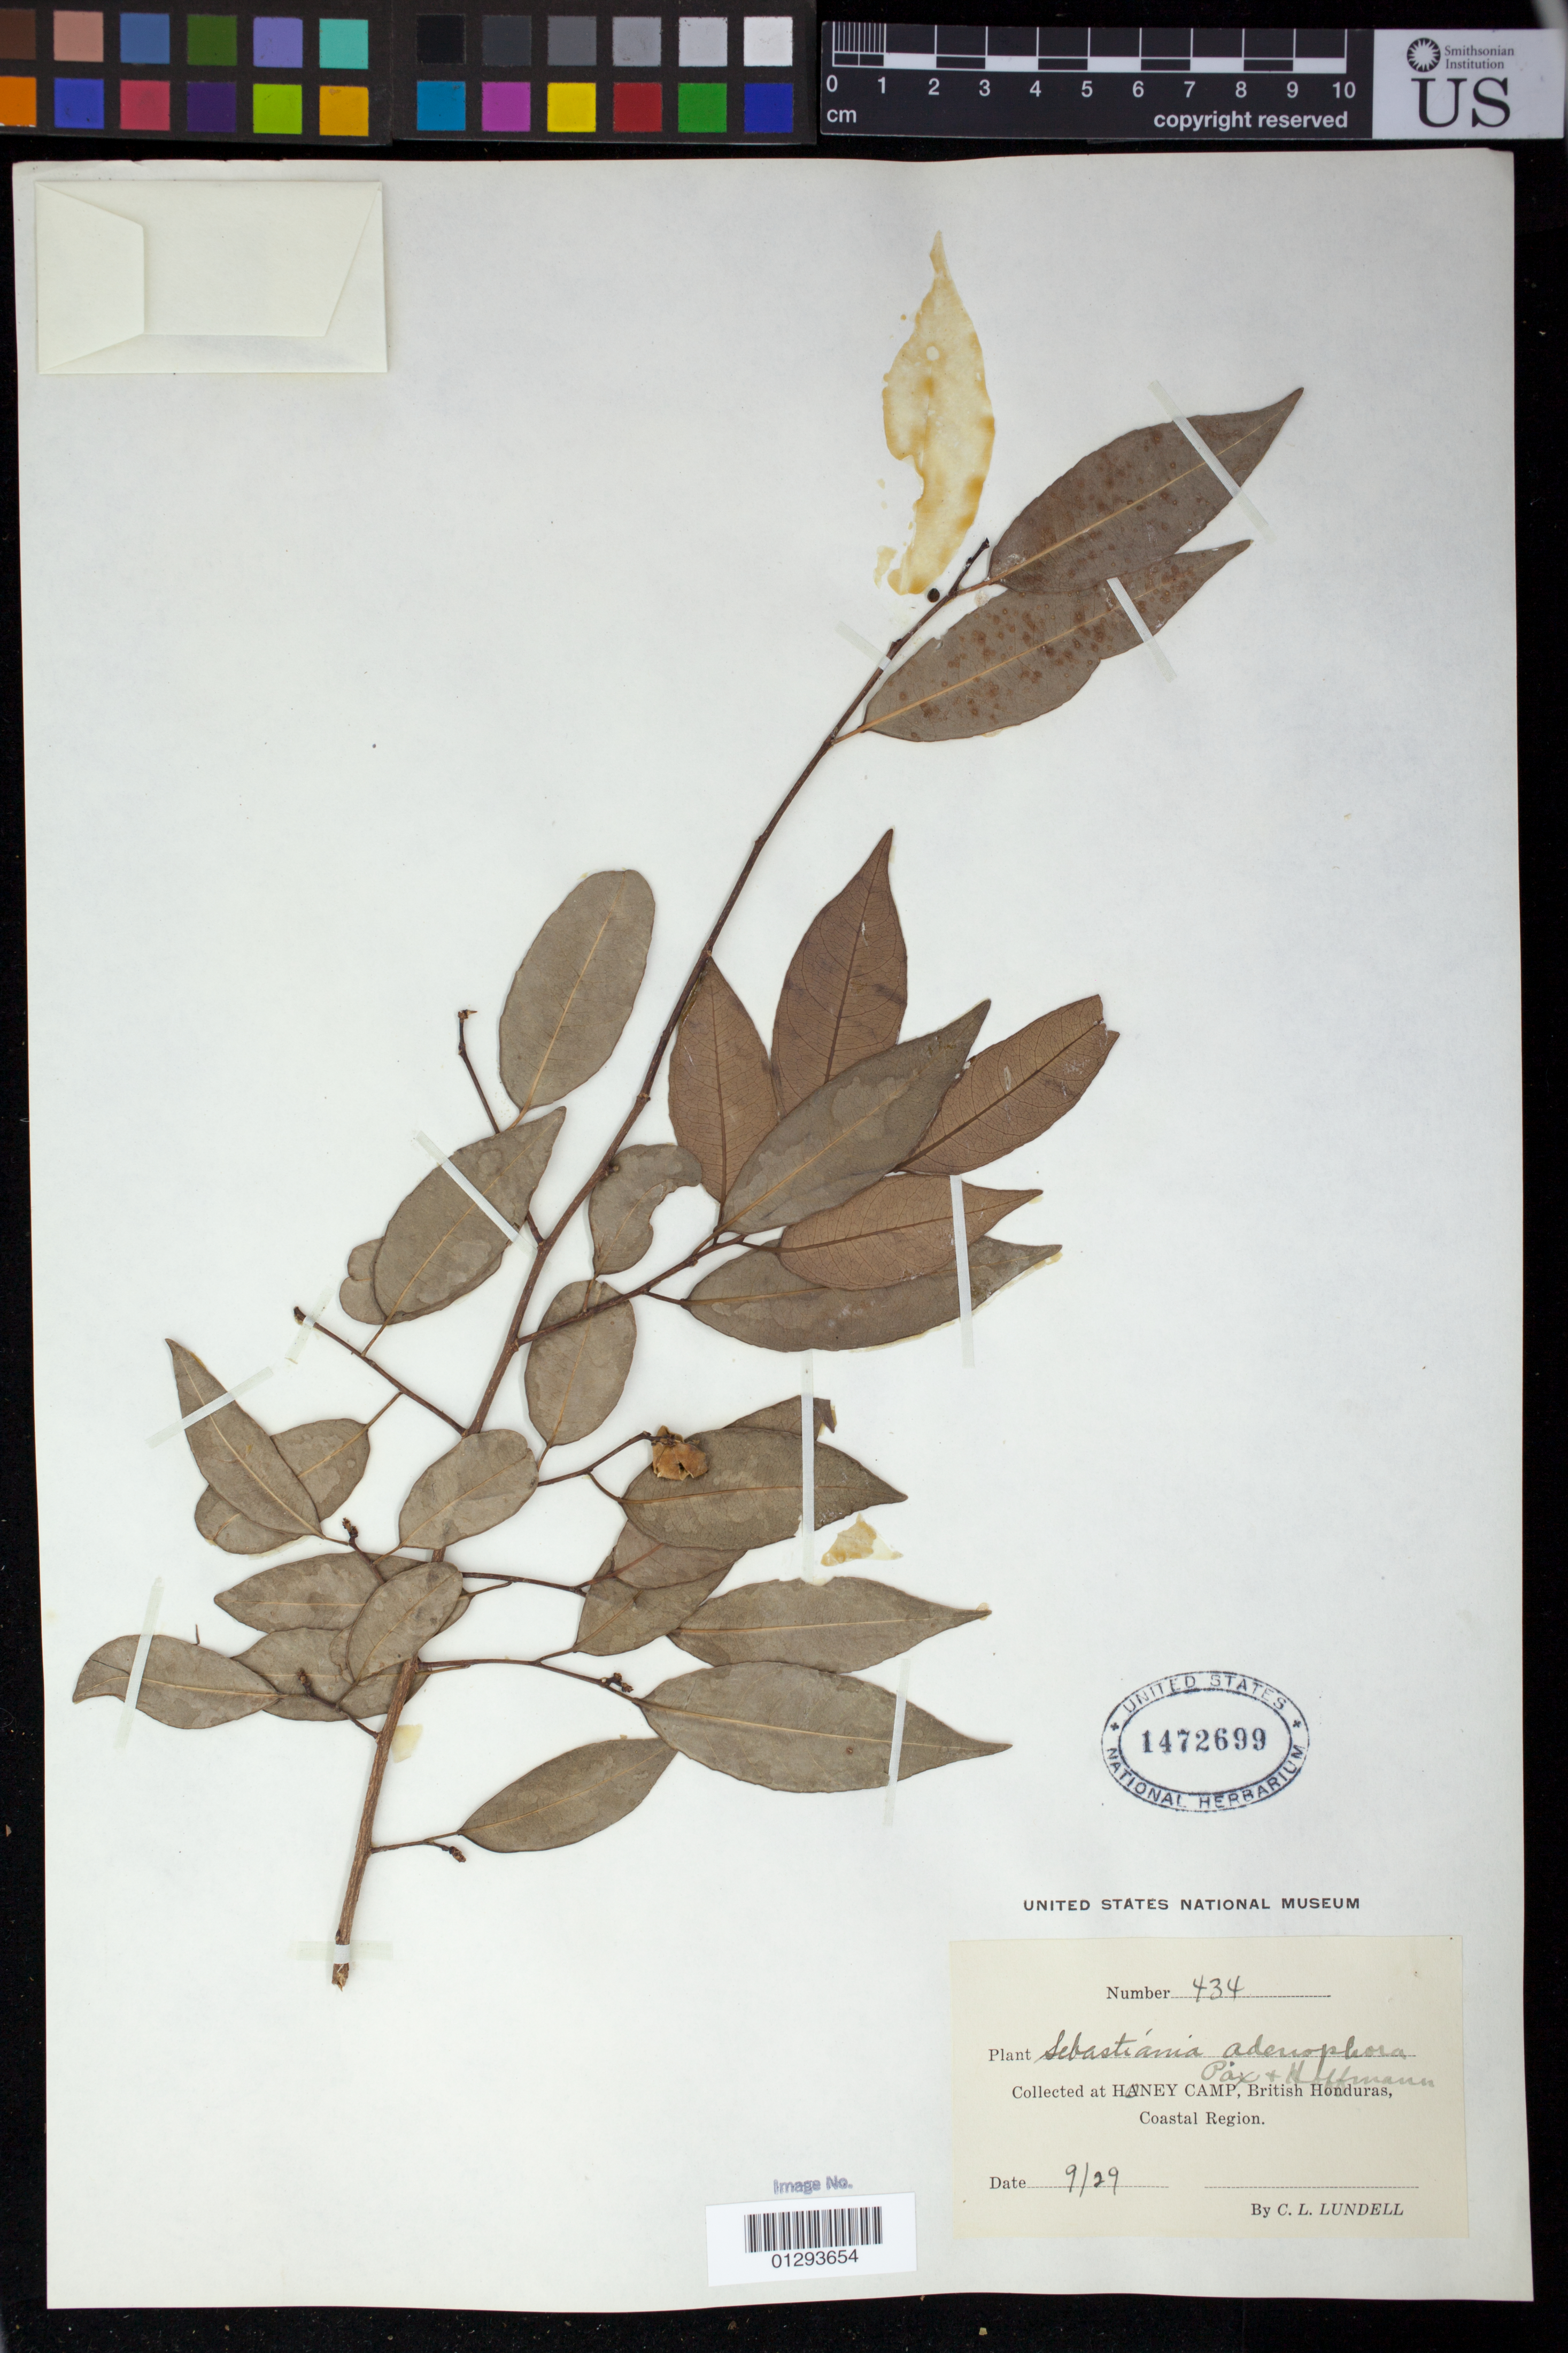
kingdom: Plantae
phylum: Tracheophyta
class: Magnoliopsida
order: Malpighiales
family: Euphorbiaceae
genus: Sebastiania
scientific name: Sebastiania adenophora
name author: Pax & K. Hoffm. in Engl.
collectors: C. L. Lundell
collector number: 434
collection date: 1929-09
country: Belize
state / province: Orange Walk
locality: Honey Camp, Coastal Region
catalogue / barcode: US 1472699